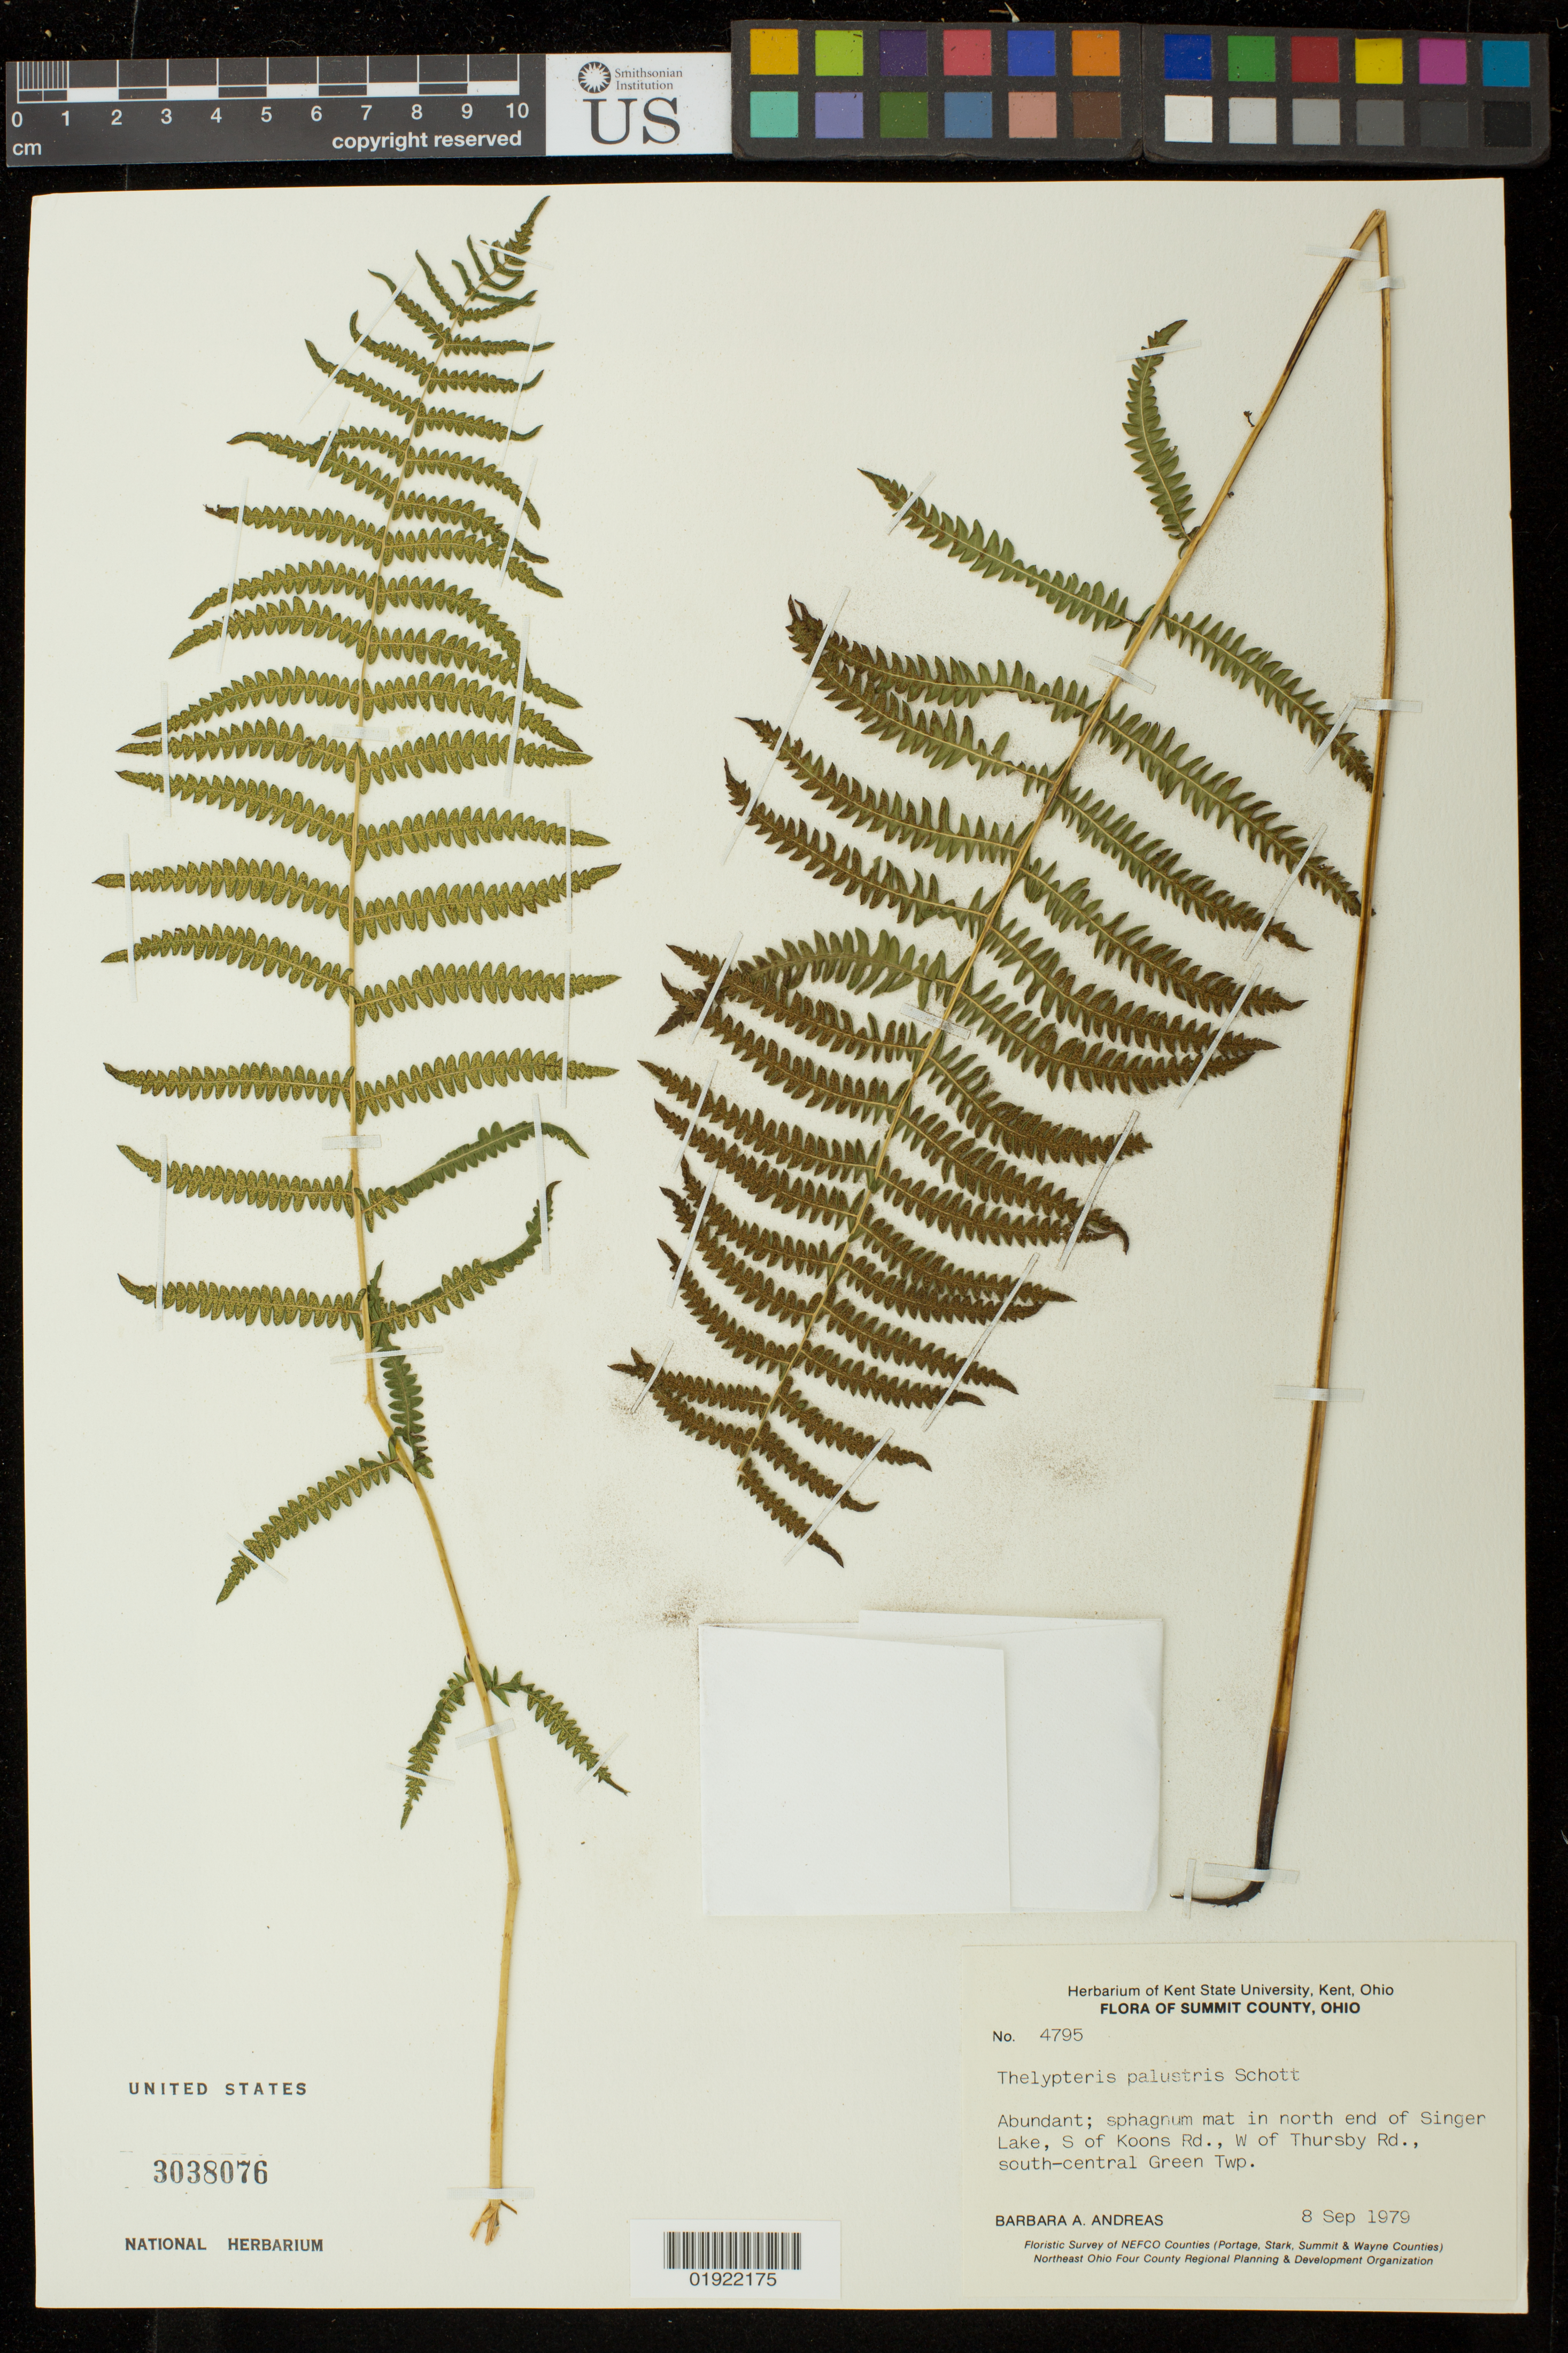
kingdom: Plantae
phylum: Tracheophyta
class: Polypodiopsida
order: Polypodiales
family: Thelypteridaceae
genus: Thelypteris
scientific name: Thelypteris palustris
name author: (Salisb.) Schott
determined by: Schott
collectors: B. A. Andreas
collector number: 4795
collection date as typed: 8 Sep 1979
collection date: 1979-09-08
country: United States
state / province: Ohio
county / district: Summit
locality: in north end of Singer Lake, S of Koons Rd., W of Thursby Rd., south-central Green Twp.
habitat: sphagnum mat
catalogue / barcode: US 3038076